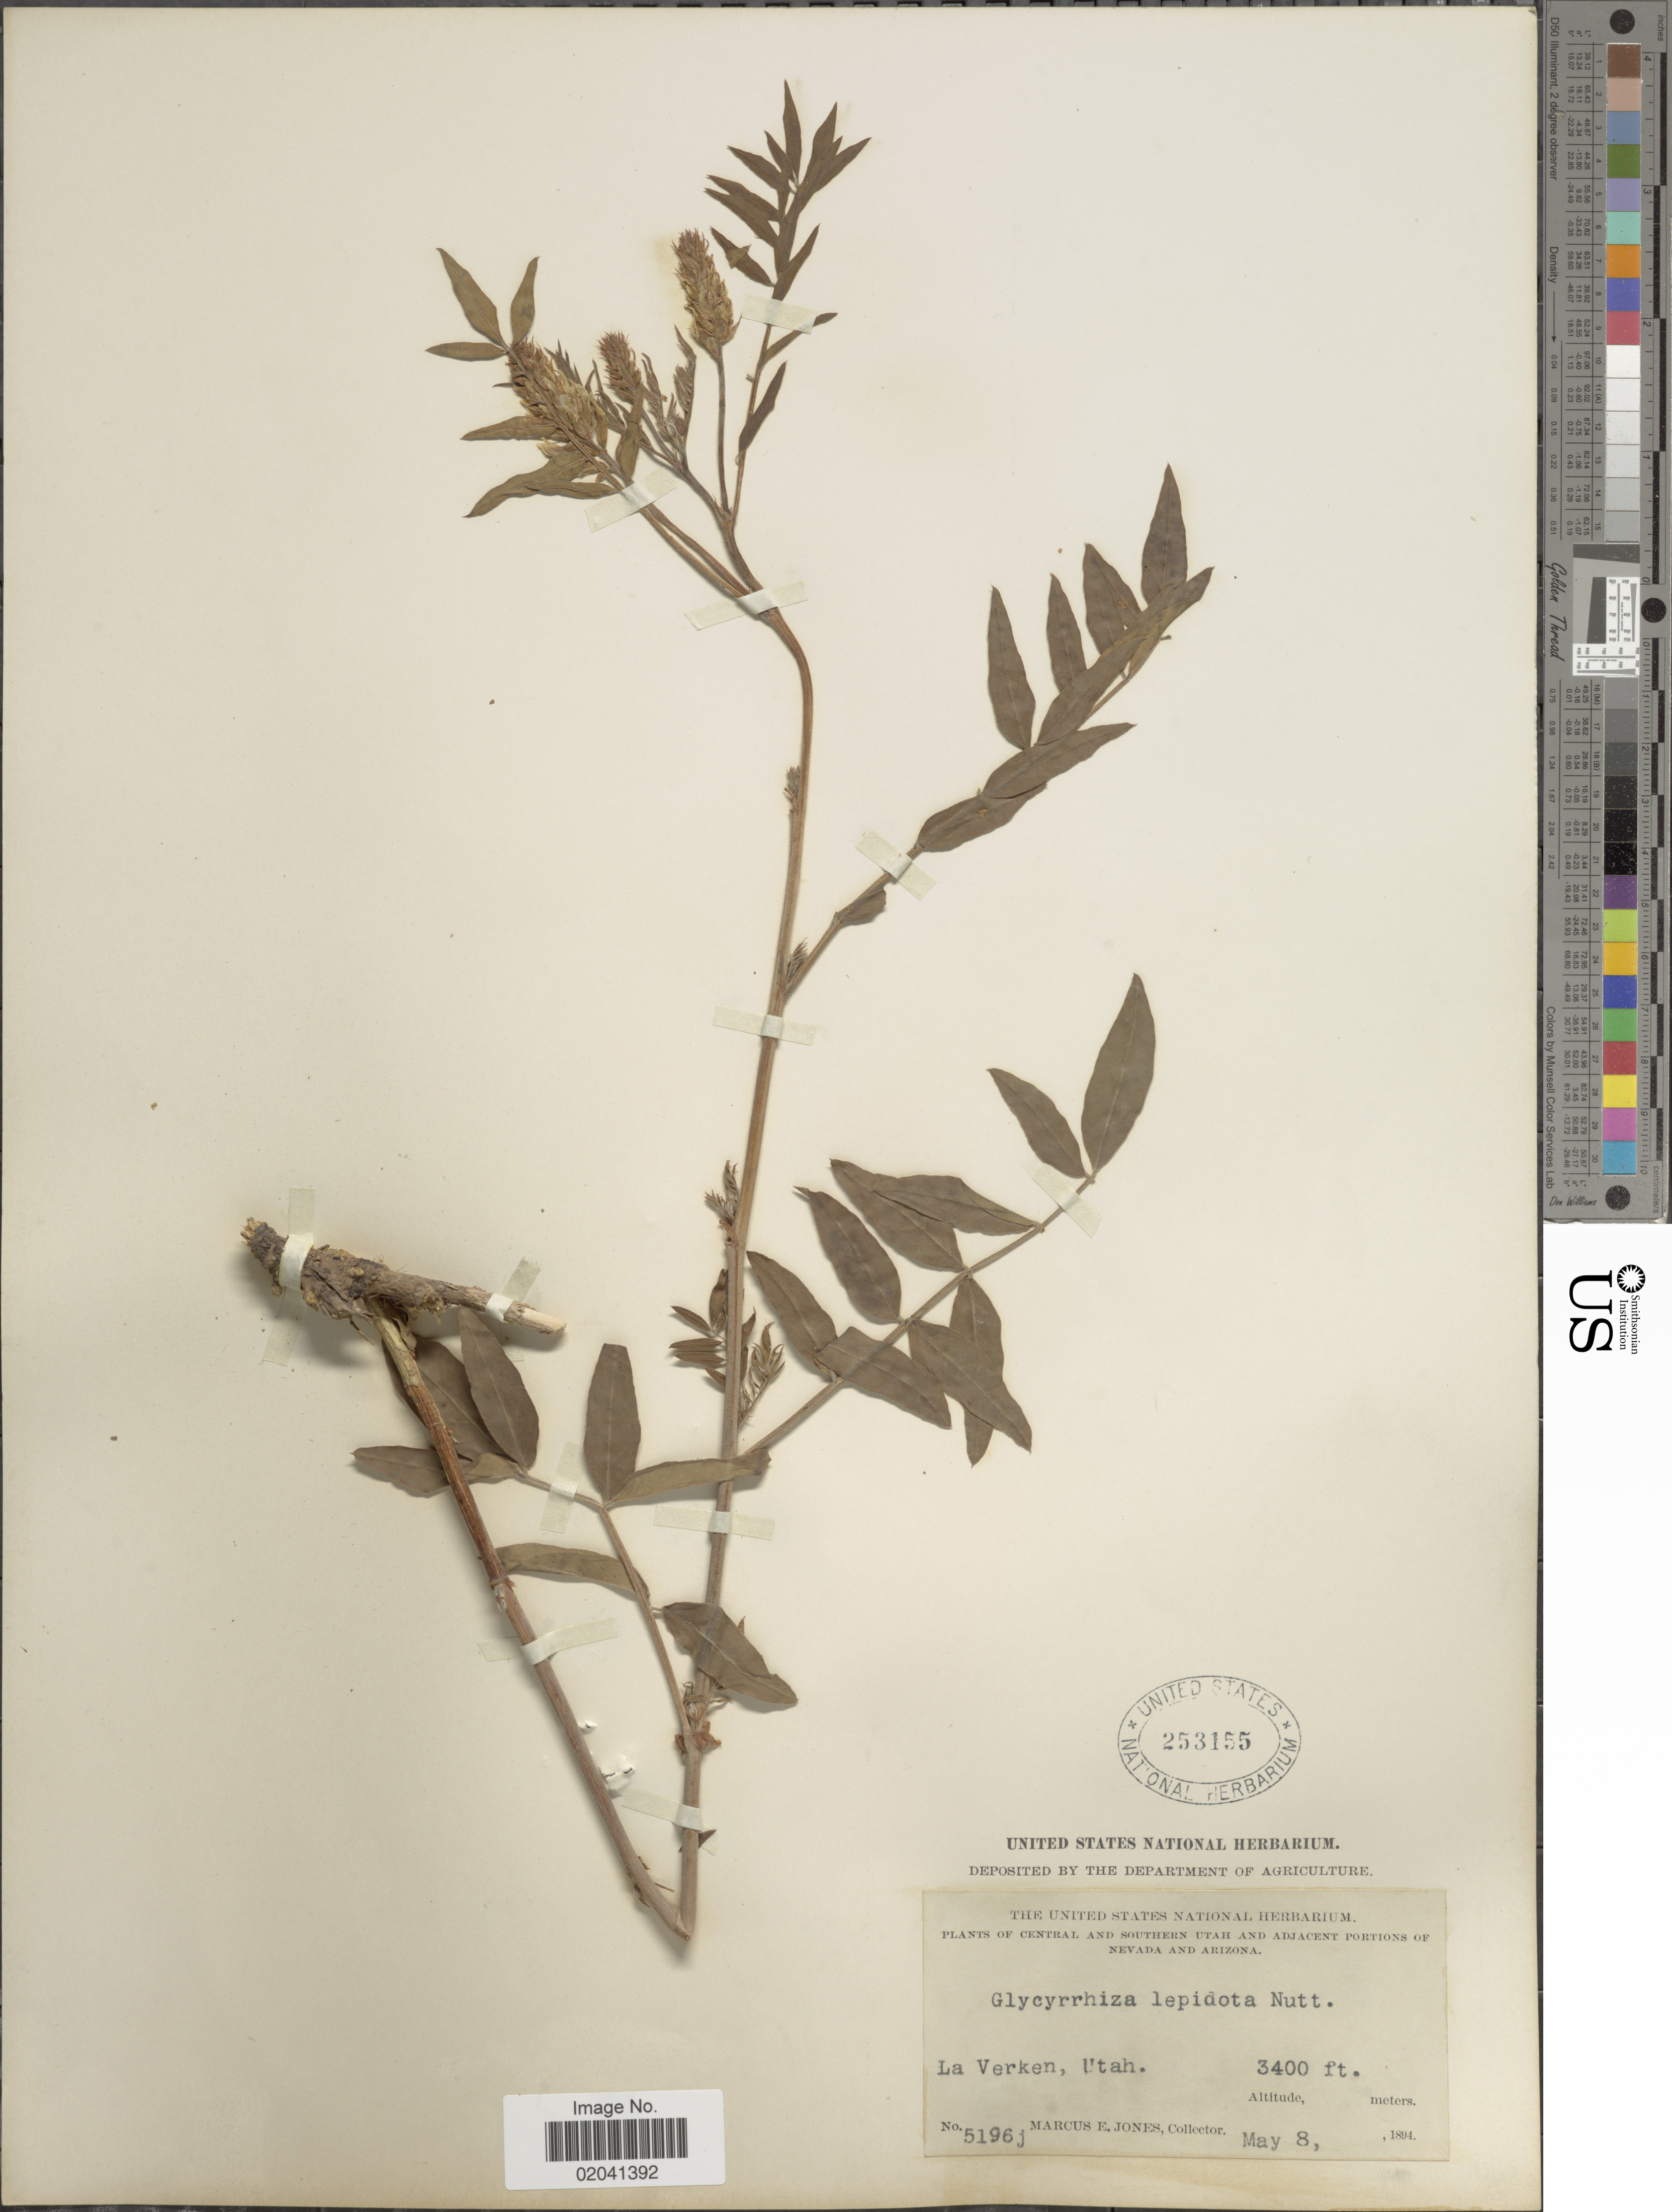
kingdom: Plantae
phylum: Tracheophyta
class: Magnoliopsida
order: Fabales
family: Fabaceae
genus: Glycyrrhiza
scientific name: Glycyrrhiza lepidota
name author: Pursh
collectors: M. E. Jones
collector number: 5196j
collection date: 1894-05-08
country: United States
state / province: Utah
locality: Central and southern Utah. La Verken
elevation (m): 1036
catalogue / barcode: US 253156